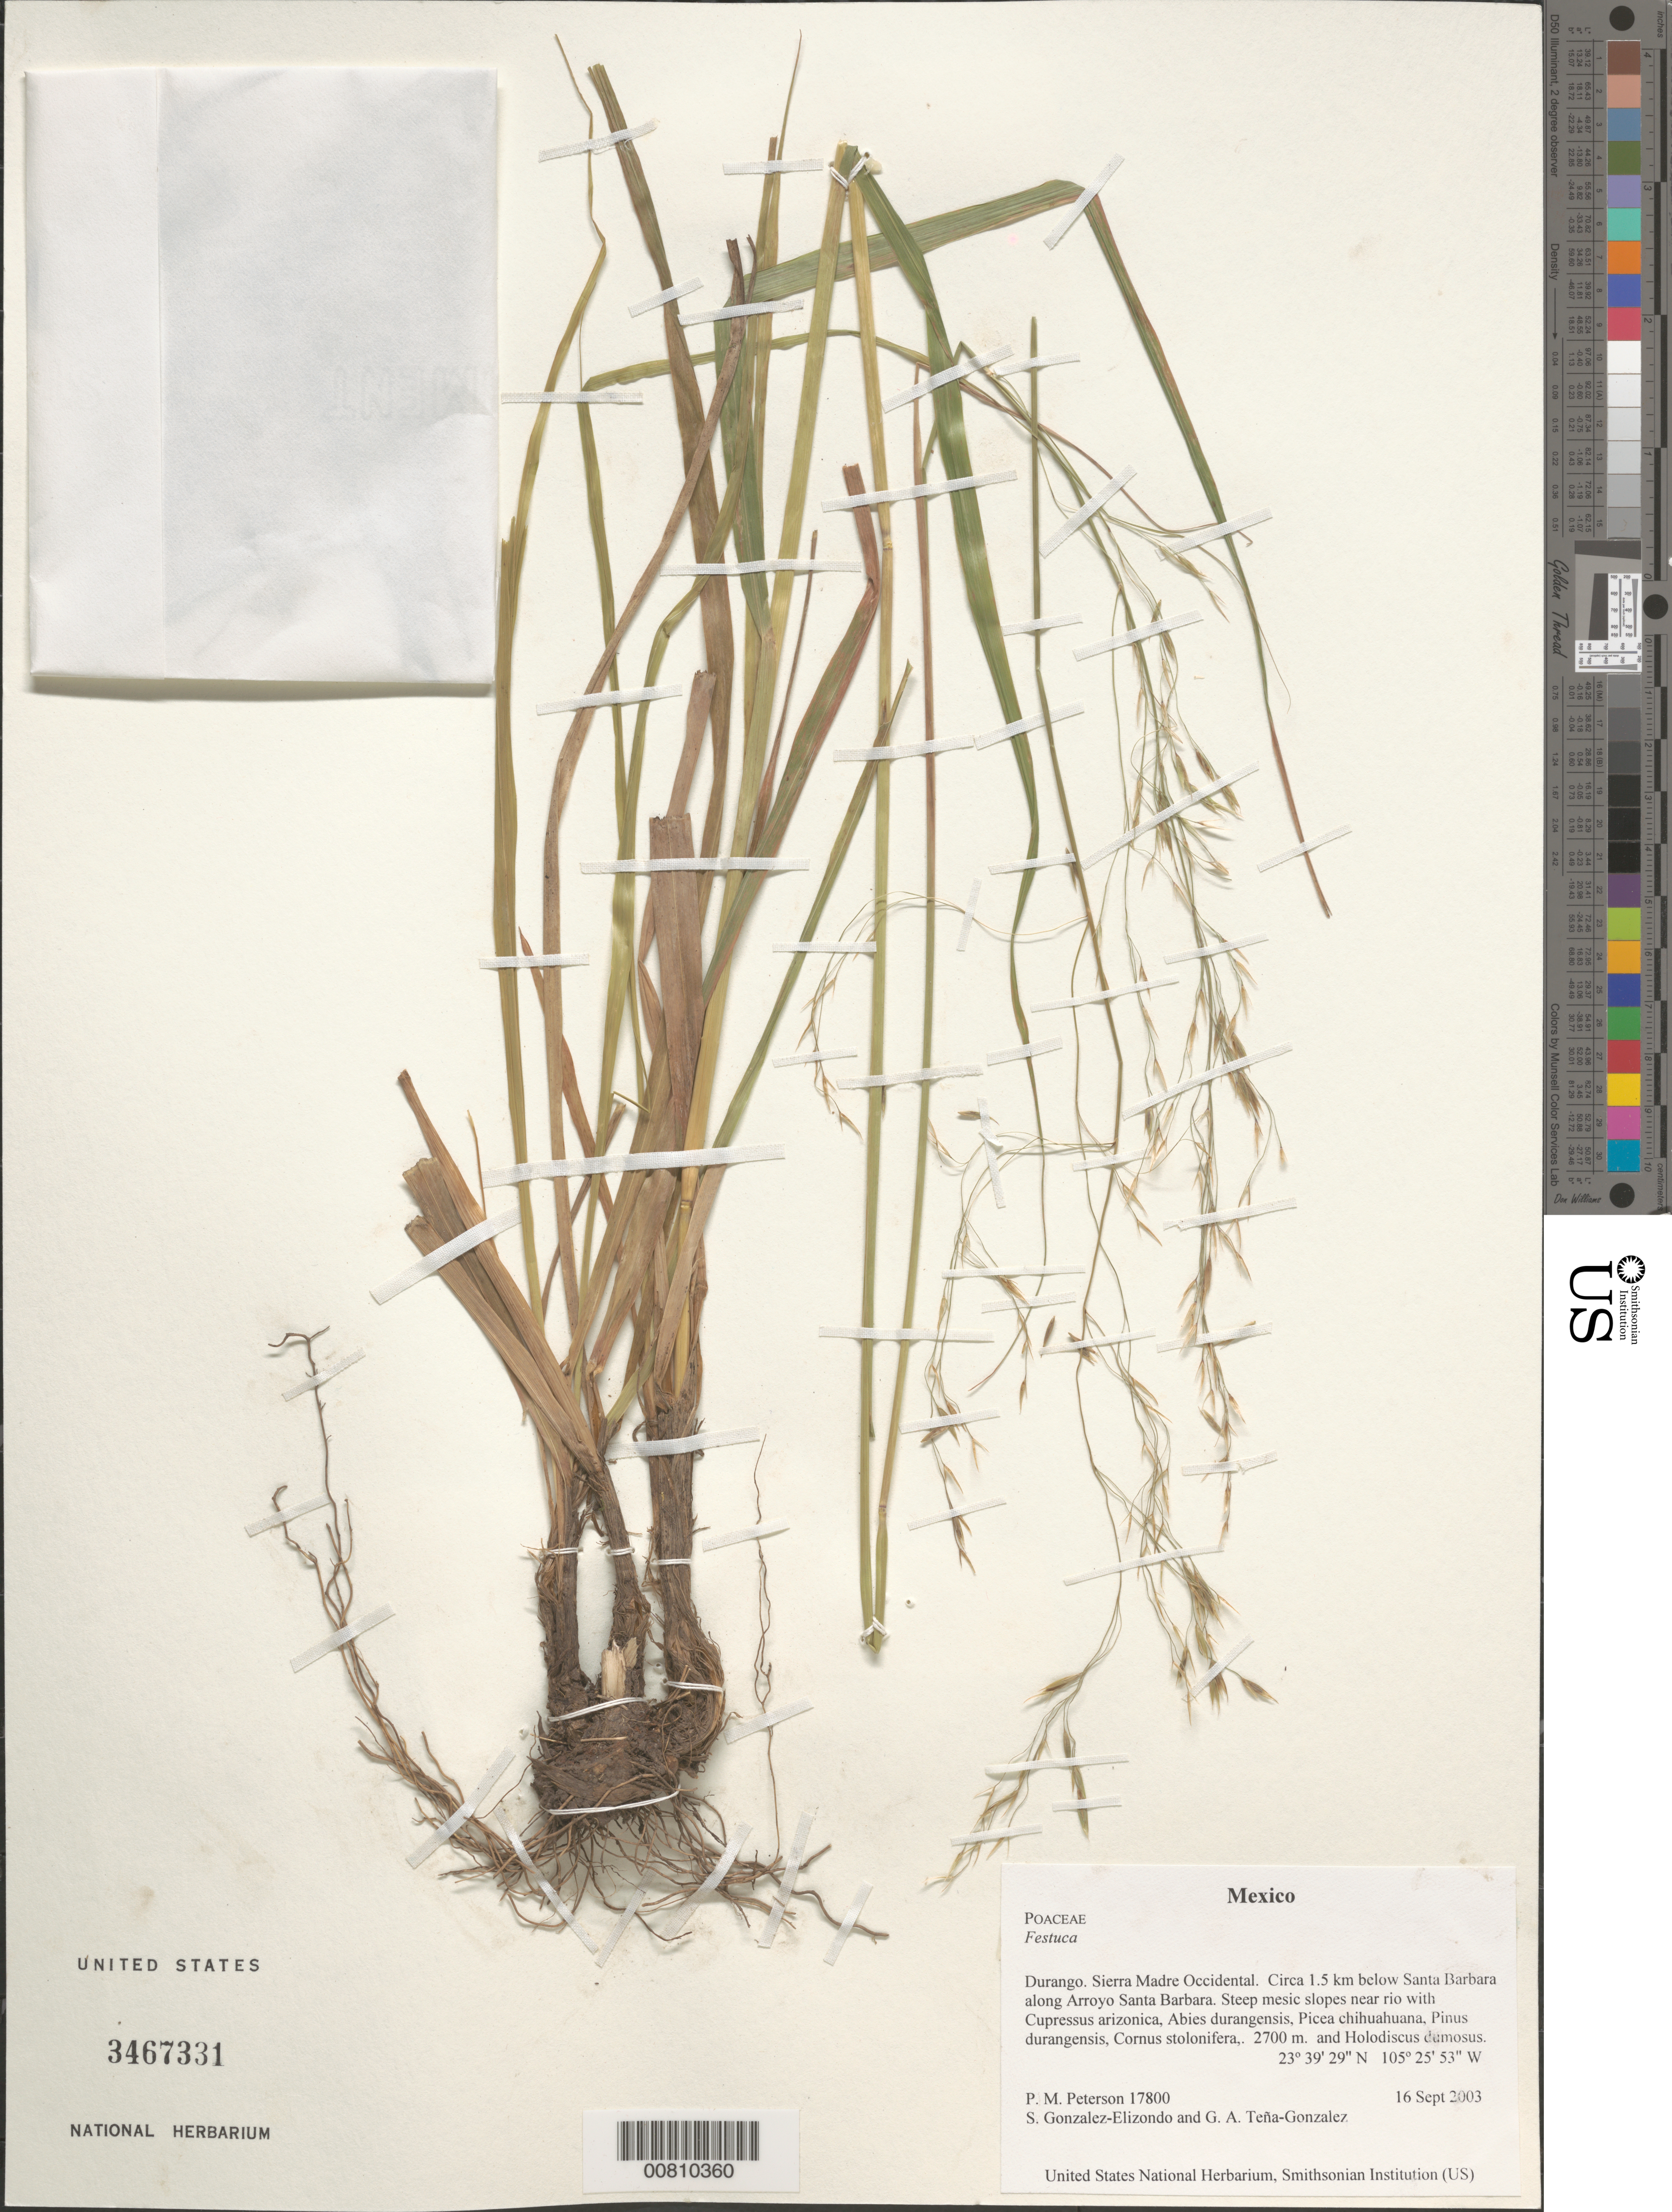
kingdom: Plantae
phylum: Tracheophyta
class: Liliopsida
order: Poales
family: Poaceae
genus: Festuca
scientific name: Festuca sp.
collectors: P. M. Peterson, M. S. González-Elizondo & G. Teña-Gonzalez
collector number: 17800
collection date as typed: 16 Sep 2003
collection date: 2003-09-16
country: Mexico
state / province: Durango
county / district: Sierra Madre Occidental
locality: Circa 1.5 km below Santa Barbara along Arroyo Santa Barbara. Steep mesic slopes near rio with Cupressus arizonica, Abies durangensis, Picea chihuahuana, Pinus durangensis, Cornus stolonifera,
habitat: and Holodiscus dumosus.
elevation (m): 2700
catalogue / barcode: US 3467331